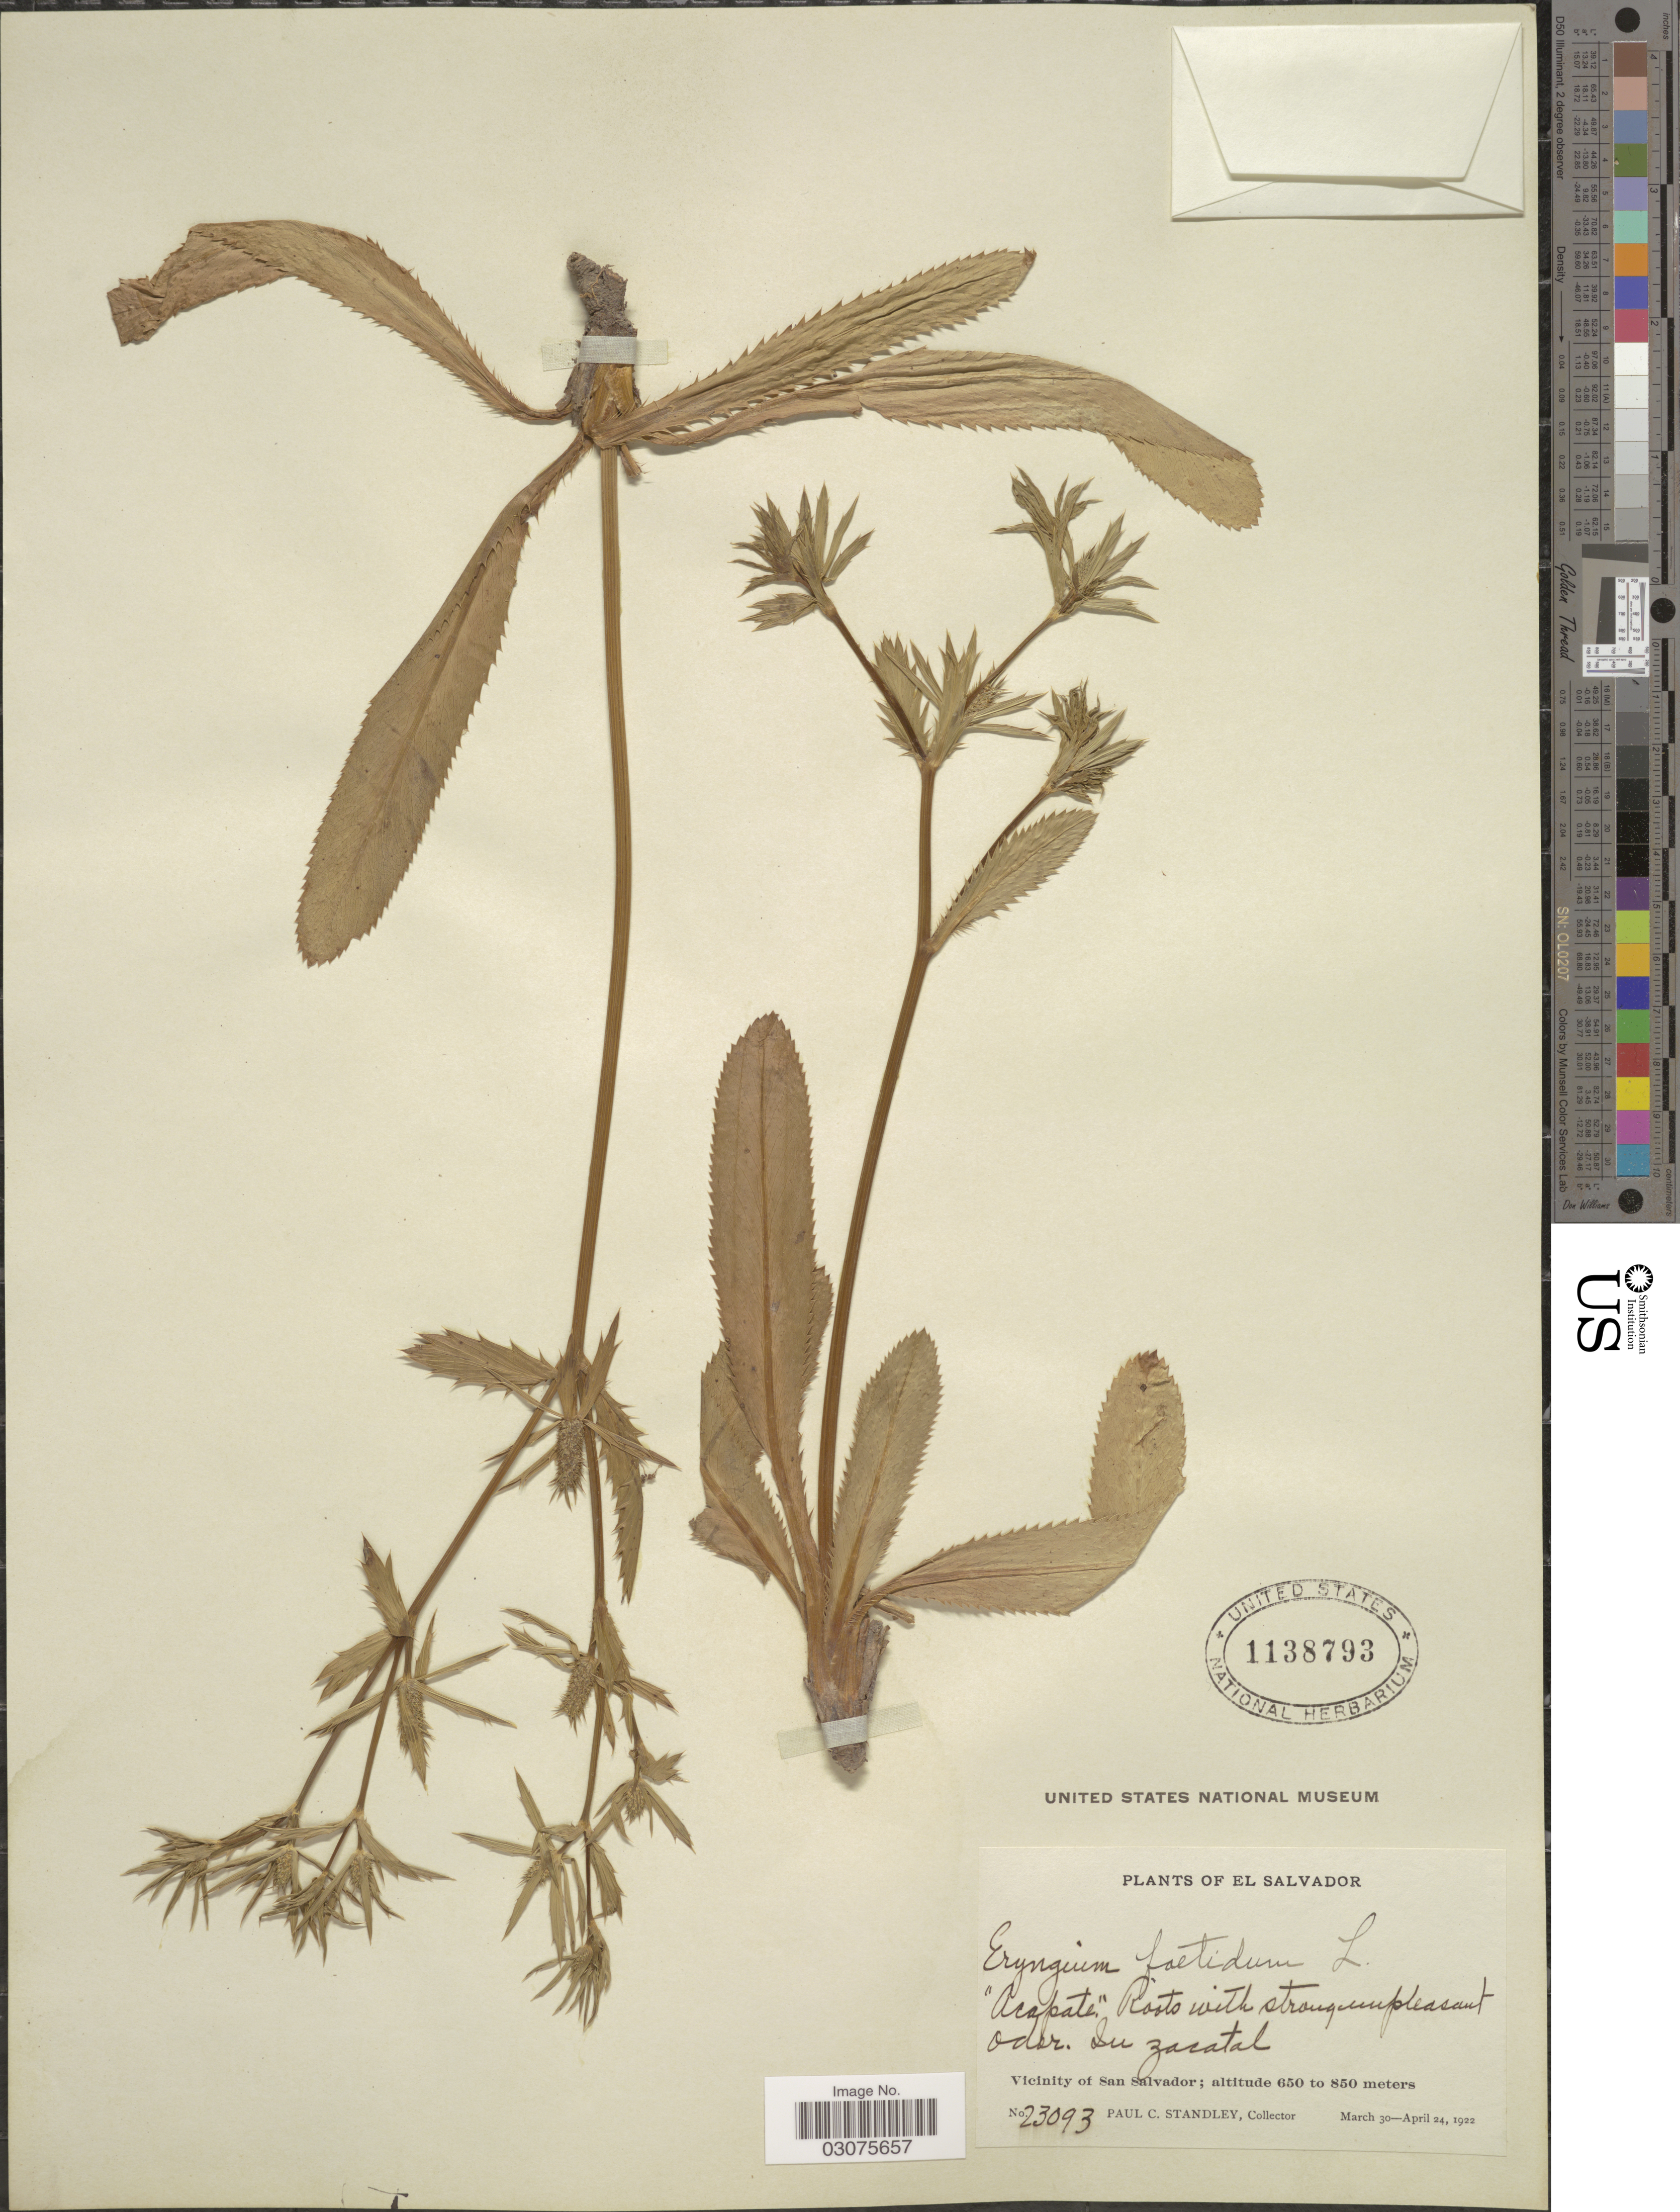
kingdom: Plantae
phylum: Tracheophyta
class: Magnoliopsida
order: Apiales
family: Apiaceae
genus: Eryngium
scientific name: Eryngium foetidum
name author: L.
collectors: P. C. Standley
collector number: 23093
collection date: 1922-03-30/1922-04-24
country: El Salvador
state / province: San Salvador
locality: In zacatal. Vicinity of San Salvador.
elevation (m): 650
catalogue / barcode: US 1138793